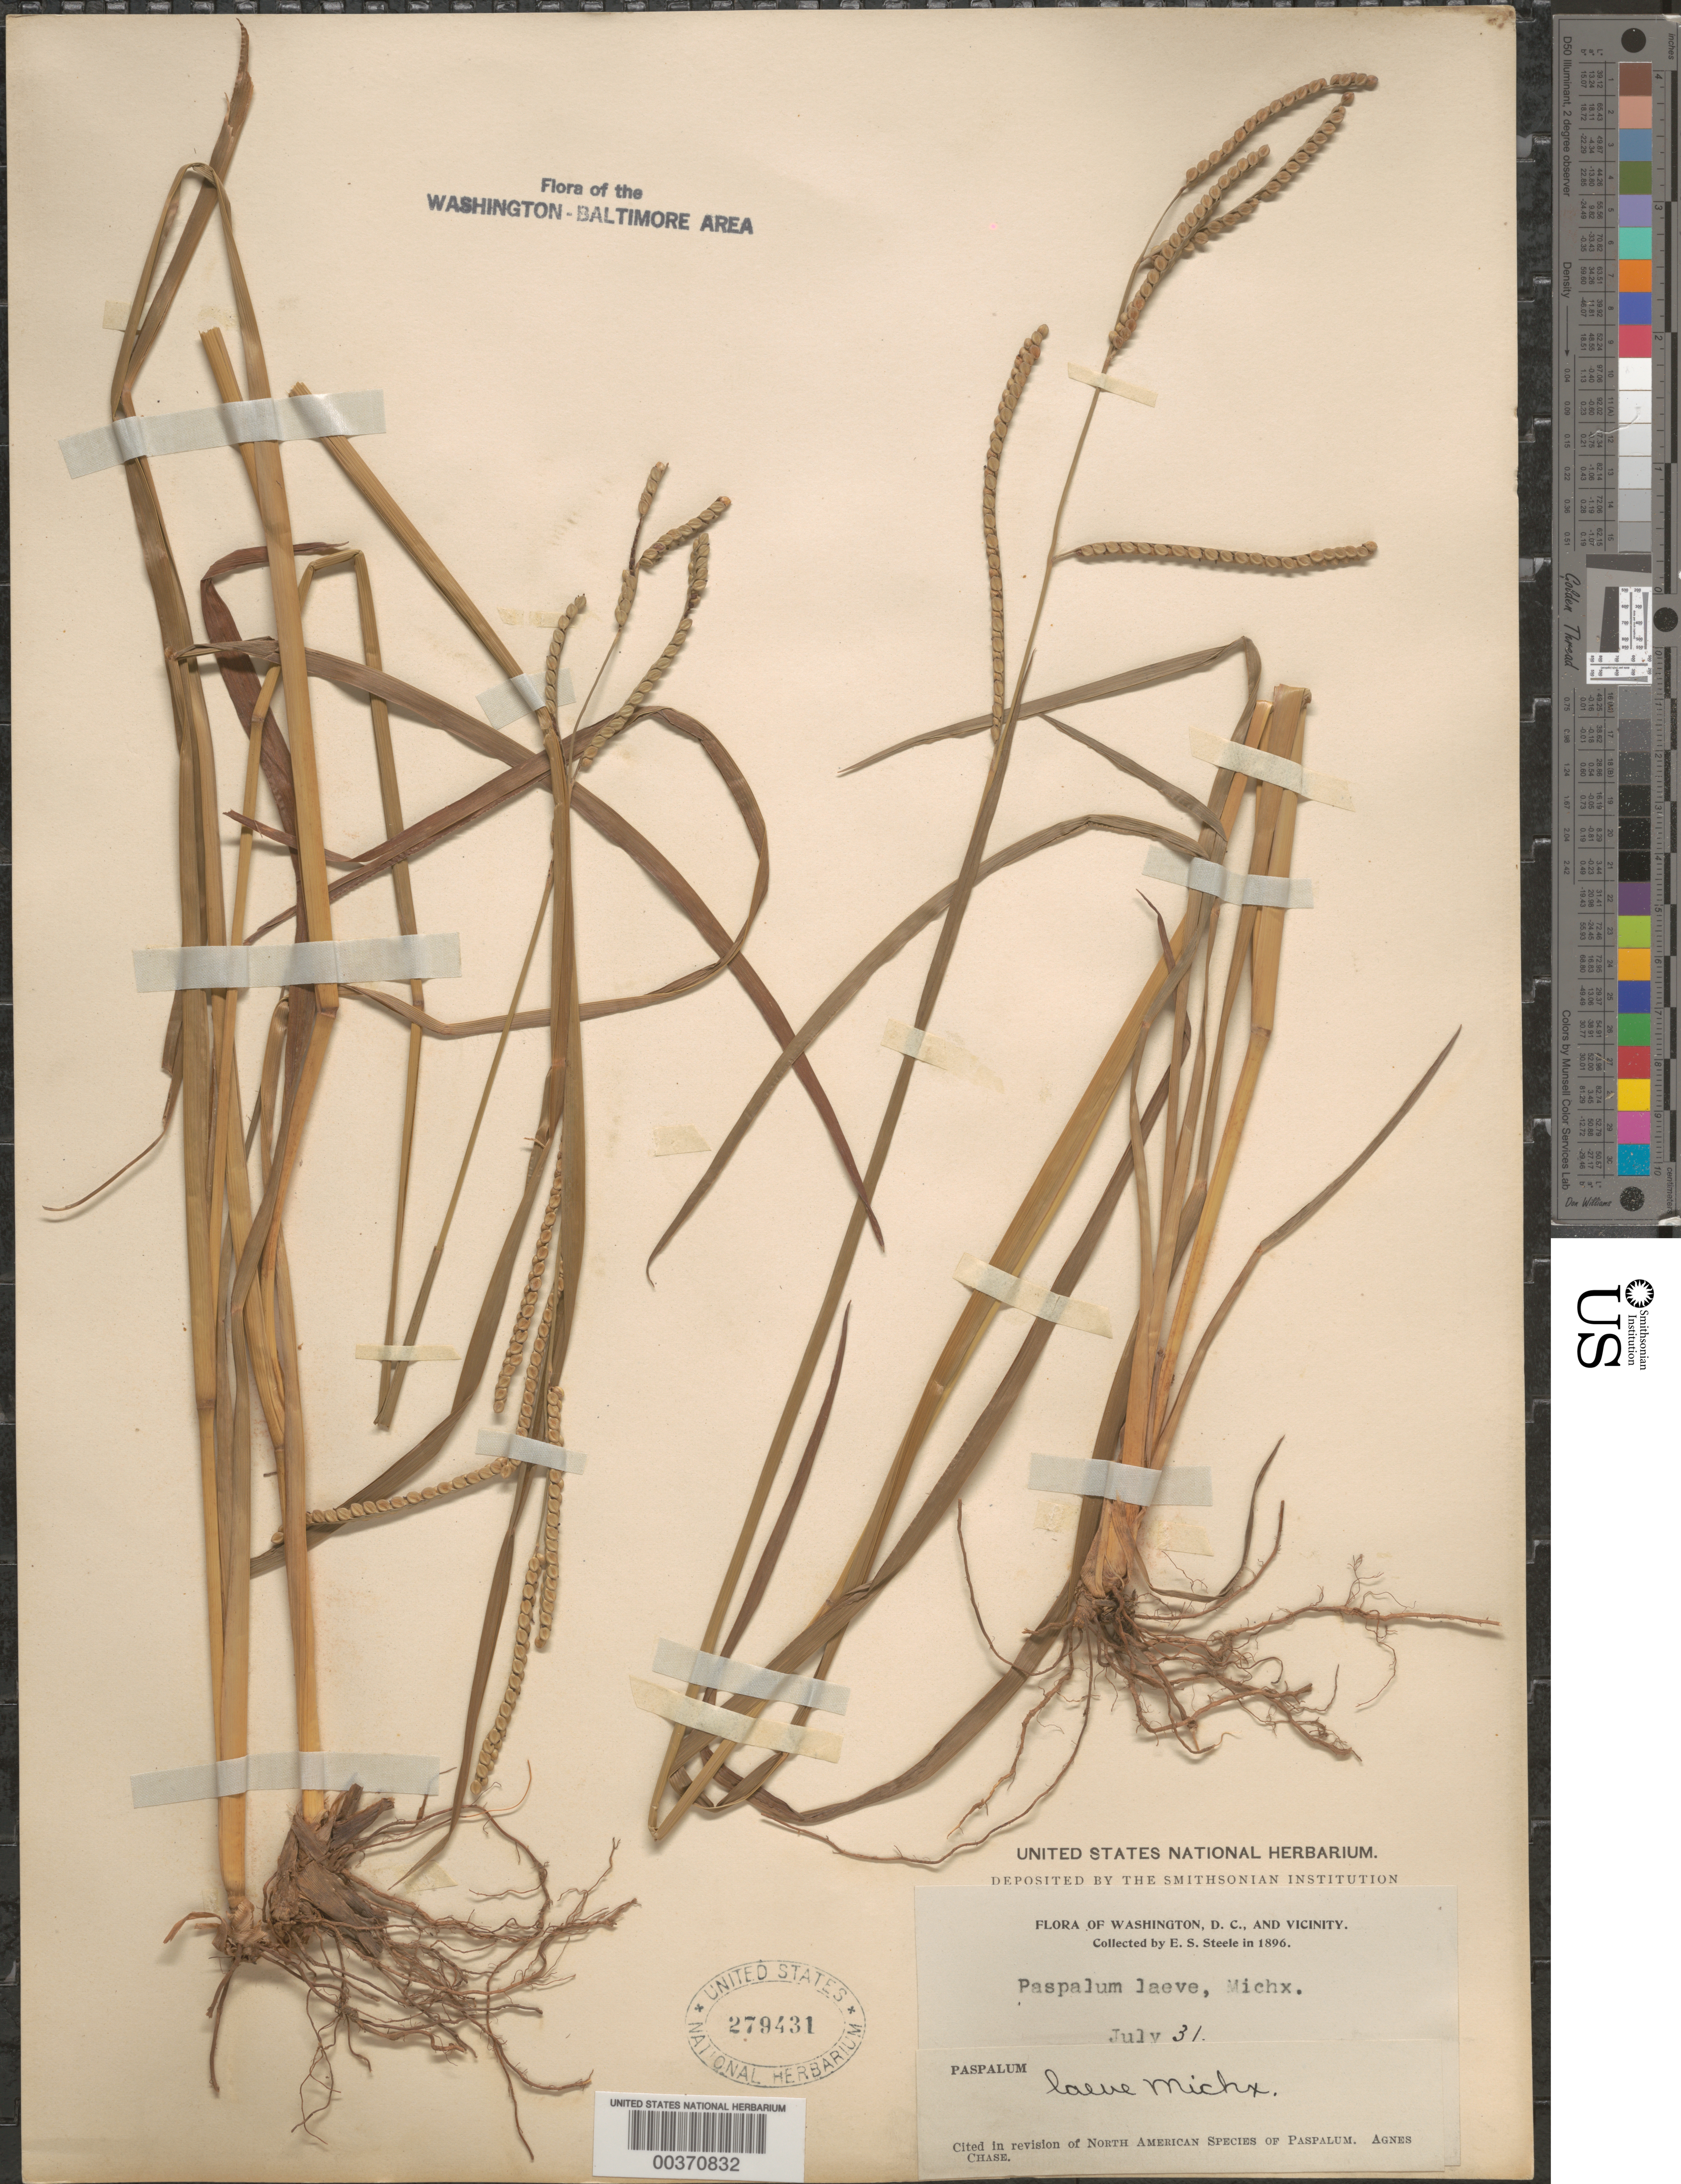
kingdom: Plantae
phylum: Tracheophyta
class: Liliopsida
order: Poales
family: Poaceae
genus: Paspalum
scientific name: Paspalum laeve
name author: Michx.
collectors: E. Steele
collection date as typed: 31 Jul 1896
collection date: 1896-07-31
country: United States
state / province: District of Columbia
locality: Washington DC area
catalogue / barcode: US 279431